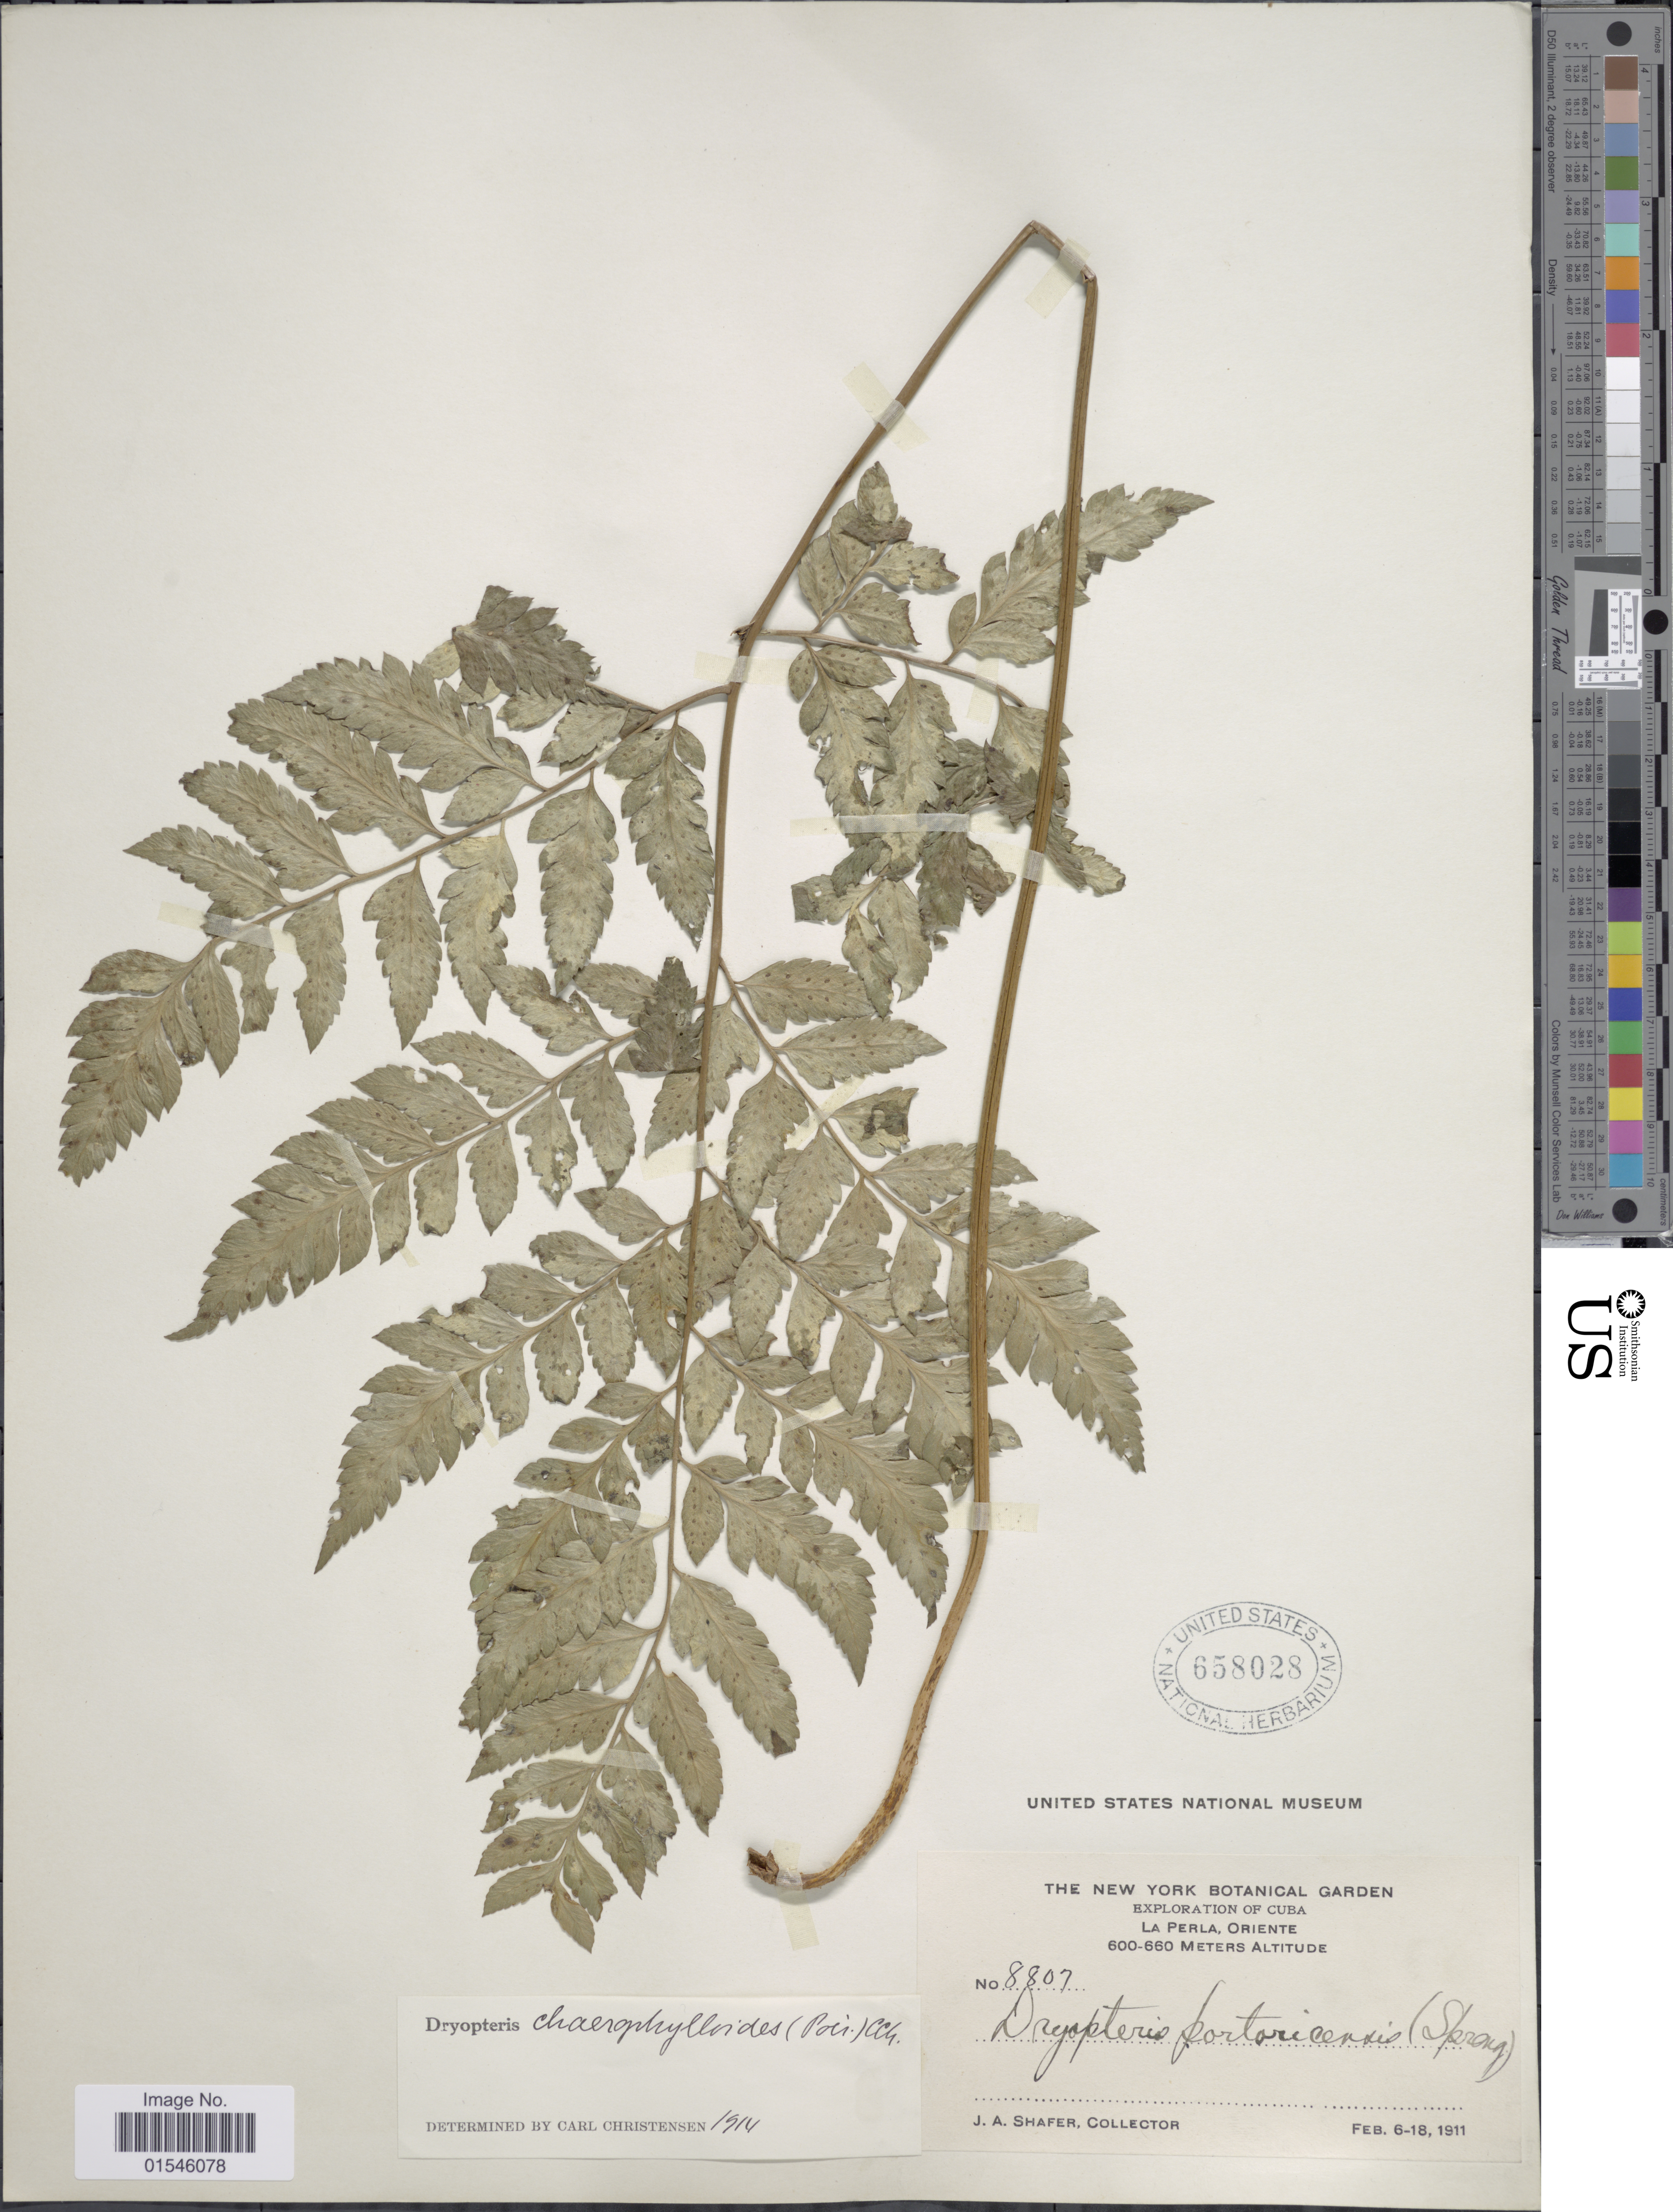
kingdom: Plantae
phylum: Tracheophyta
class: Polypodiopsida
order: Polypodiales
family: Dryopteridaceae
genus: Polystichopsis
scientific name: Polystichopsis chaerophylloides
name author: (Poir.) C.V. Morton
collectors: J. A. Shafer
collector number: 8807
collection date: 1911-02-06/1911-02-18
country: Cuba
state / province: Oriente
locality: La Perla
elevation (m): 600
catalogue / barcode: US 658028